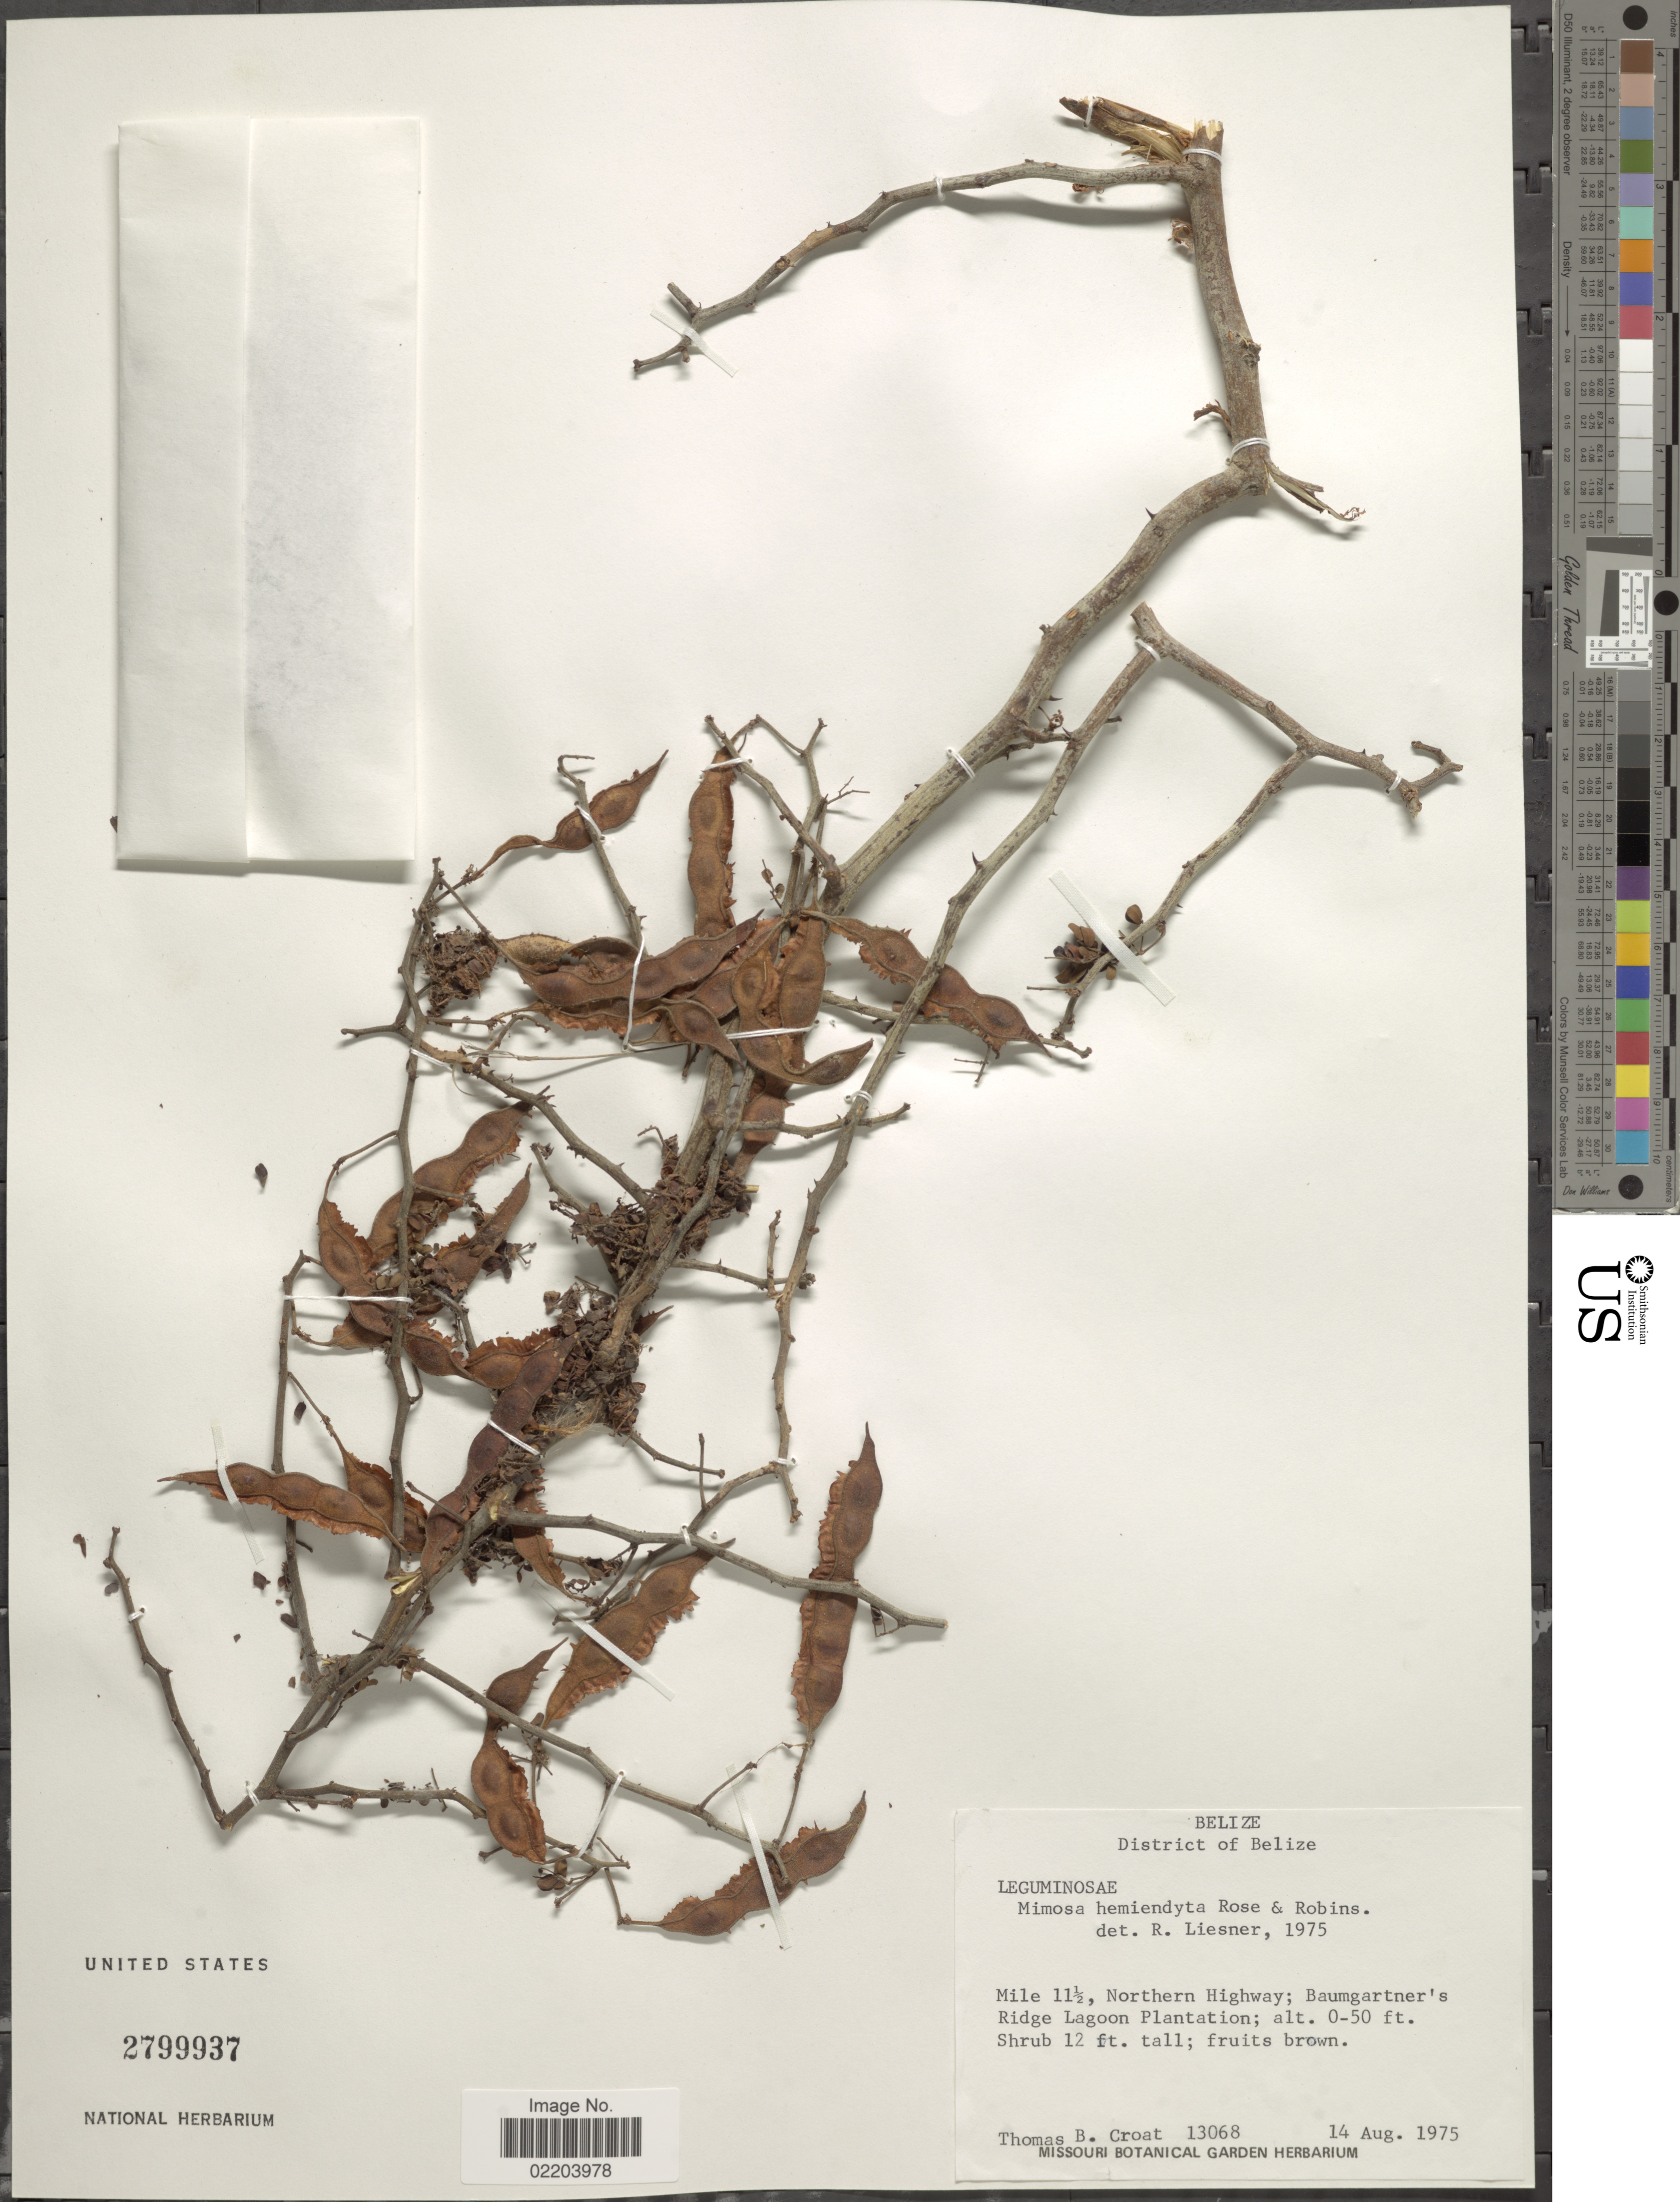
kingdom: Plantae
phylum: Tracheophyta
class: Magnoliopsida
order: Fabales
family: Fabaceae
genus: Mimosa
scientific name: Mimosa bahamensis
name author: Benth.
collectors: T. B. Croat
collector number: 13068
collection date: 1975-08-14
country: Belize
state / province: Belize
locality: District of Belize. Mile 11½, Northern Highway; Baumgartner's Ridge Lagoon Plantation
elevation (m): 0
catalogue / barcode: US 2799937